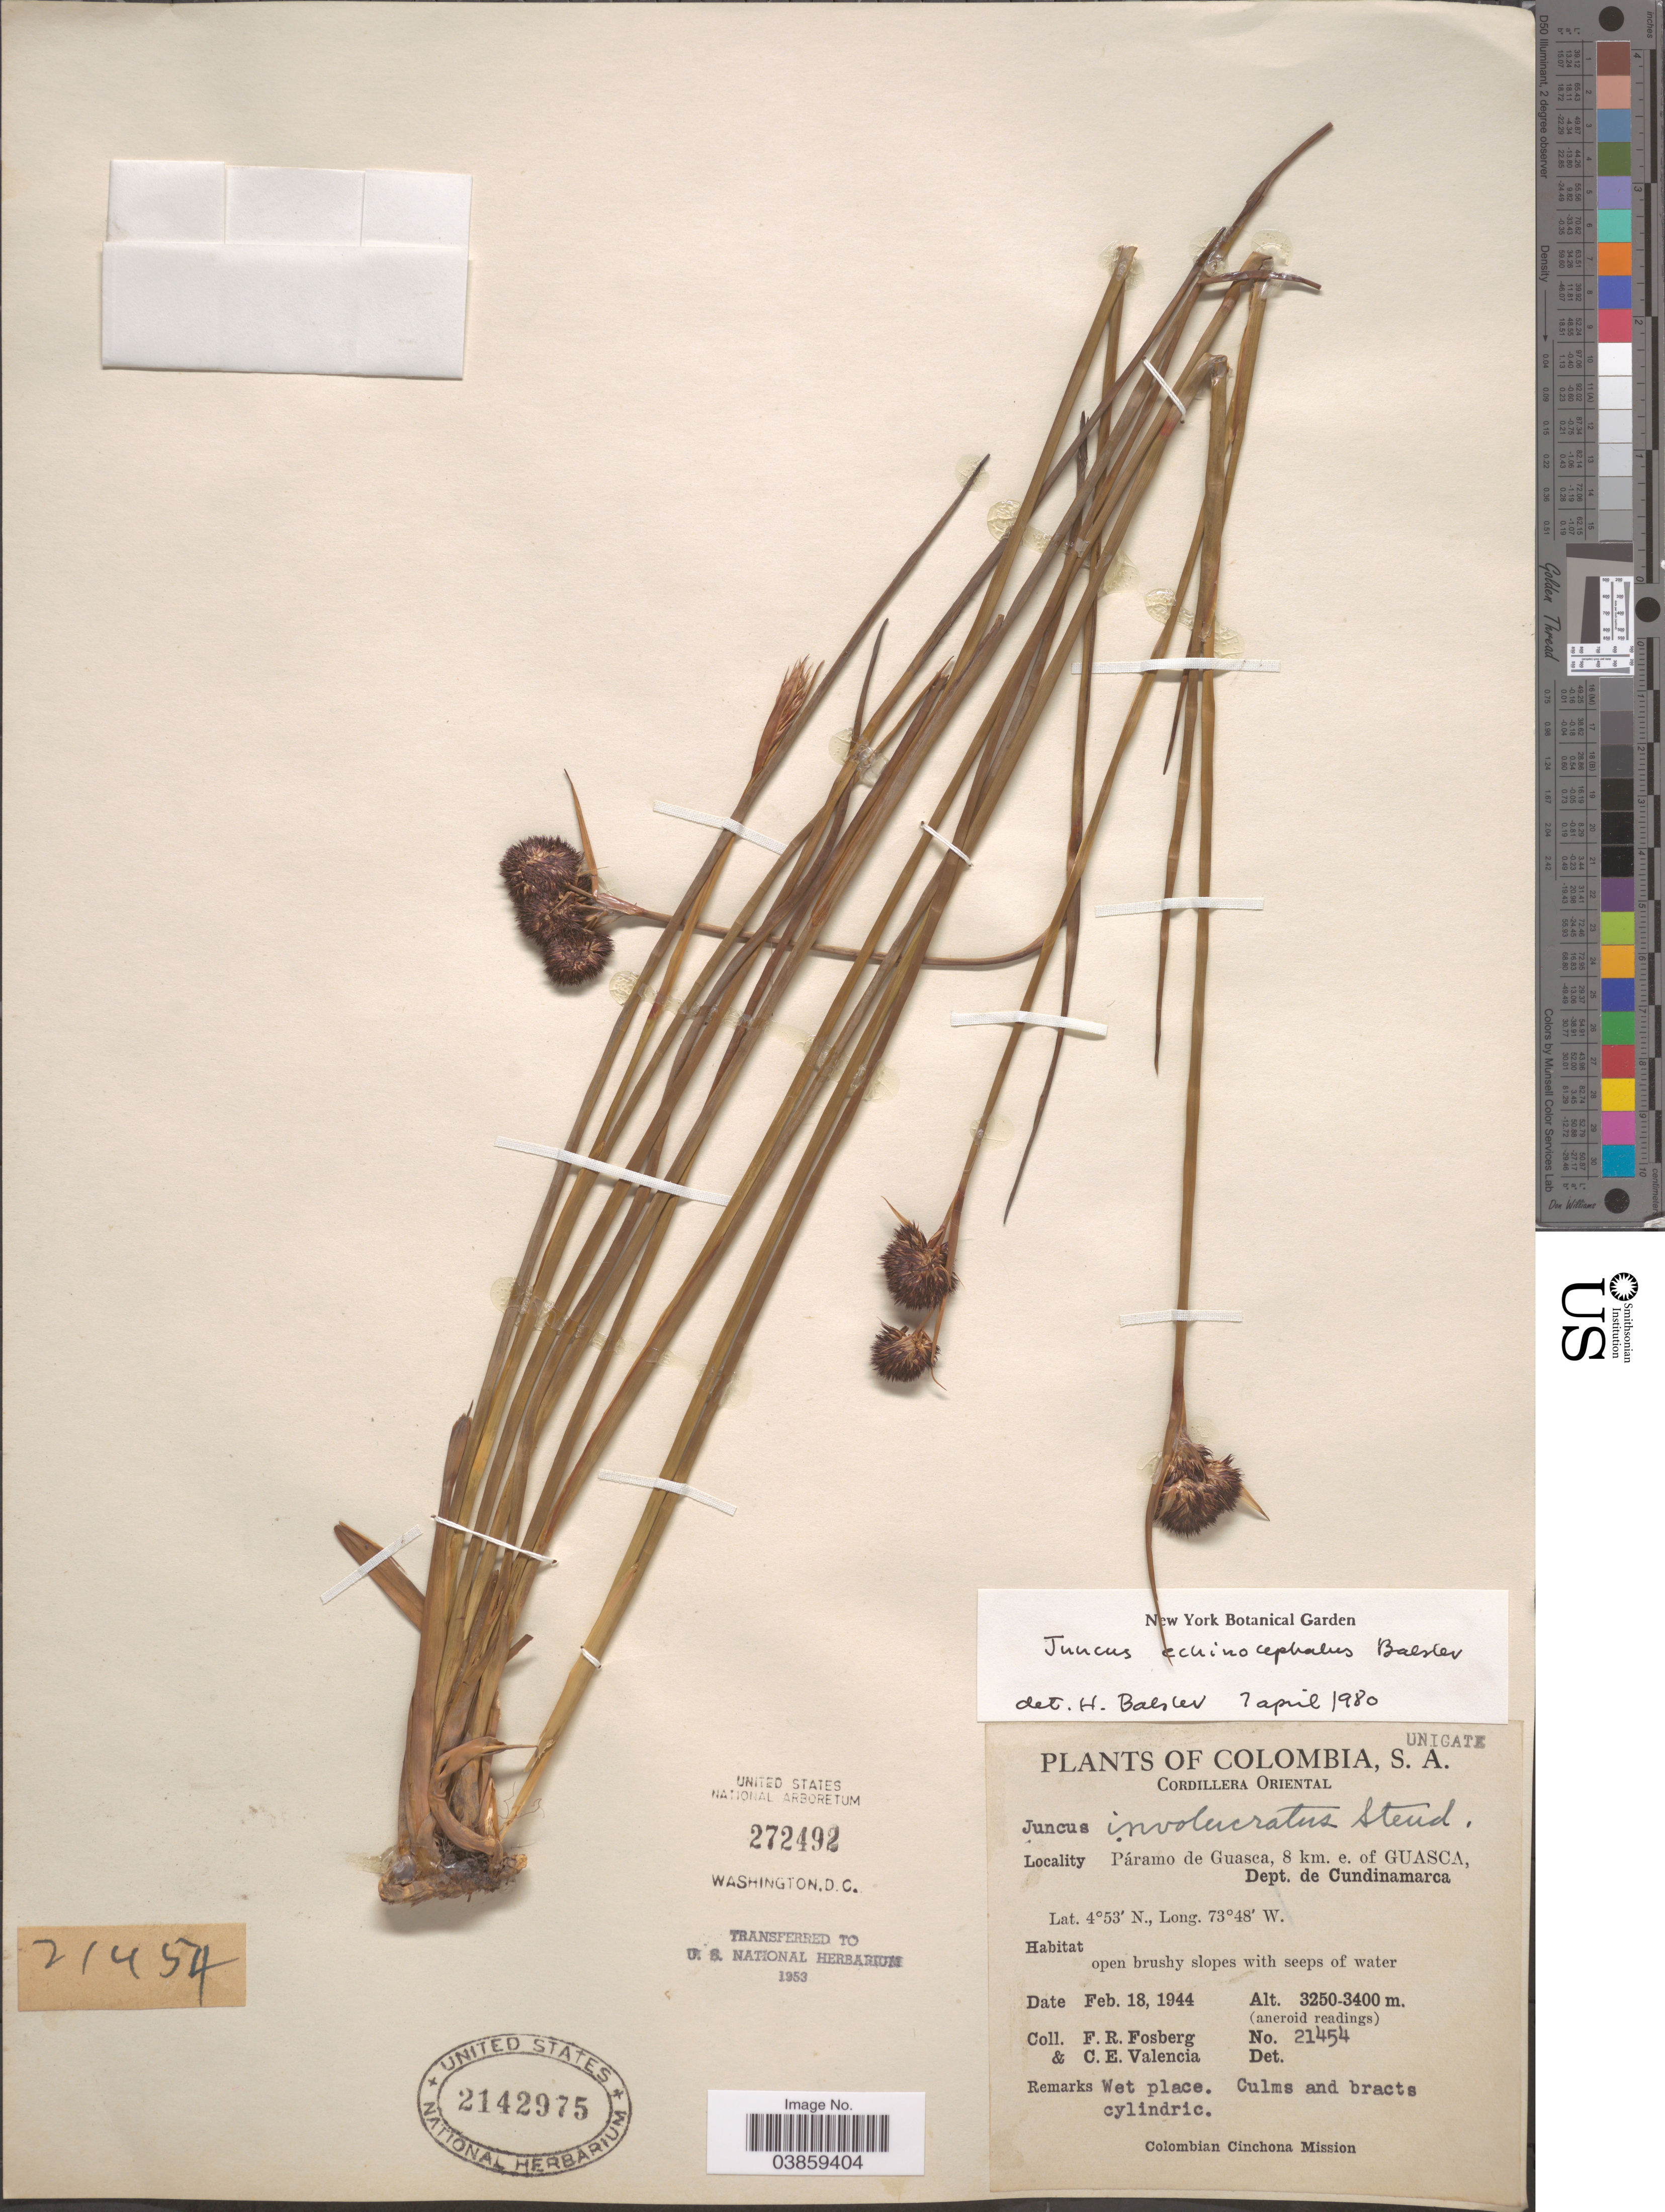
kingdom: Plantae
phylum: Tracheophyta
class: Liliopsida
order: Poales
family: Juncaceae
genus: Juncus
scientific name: Juncus echinocephalus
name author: Balslev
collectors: F. R. Fosberg & C. Valencia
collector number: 21454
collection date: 1944-02-18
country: Colombia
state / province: Cundinamarca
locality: Cordillera Oriental. Páramo de Guasca, 8 km. e. of Guasca, Dept. de Cundinamarca.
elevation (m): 3250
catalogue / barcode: US 2142975